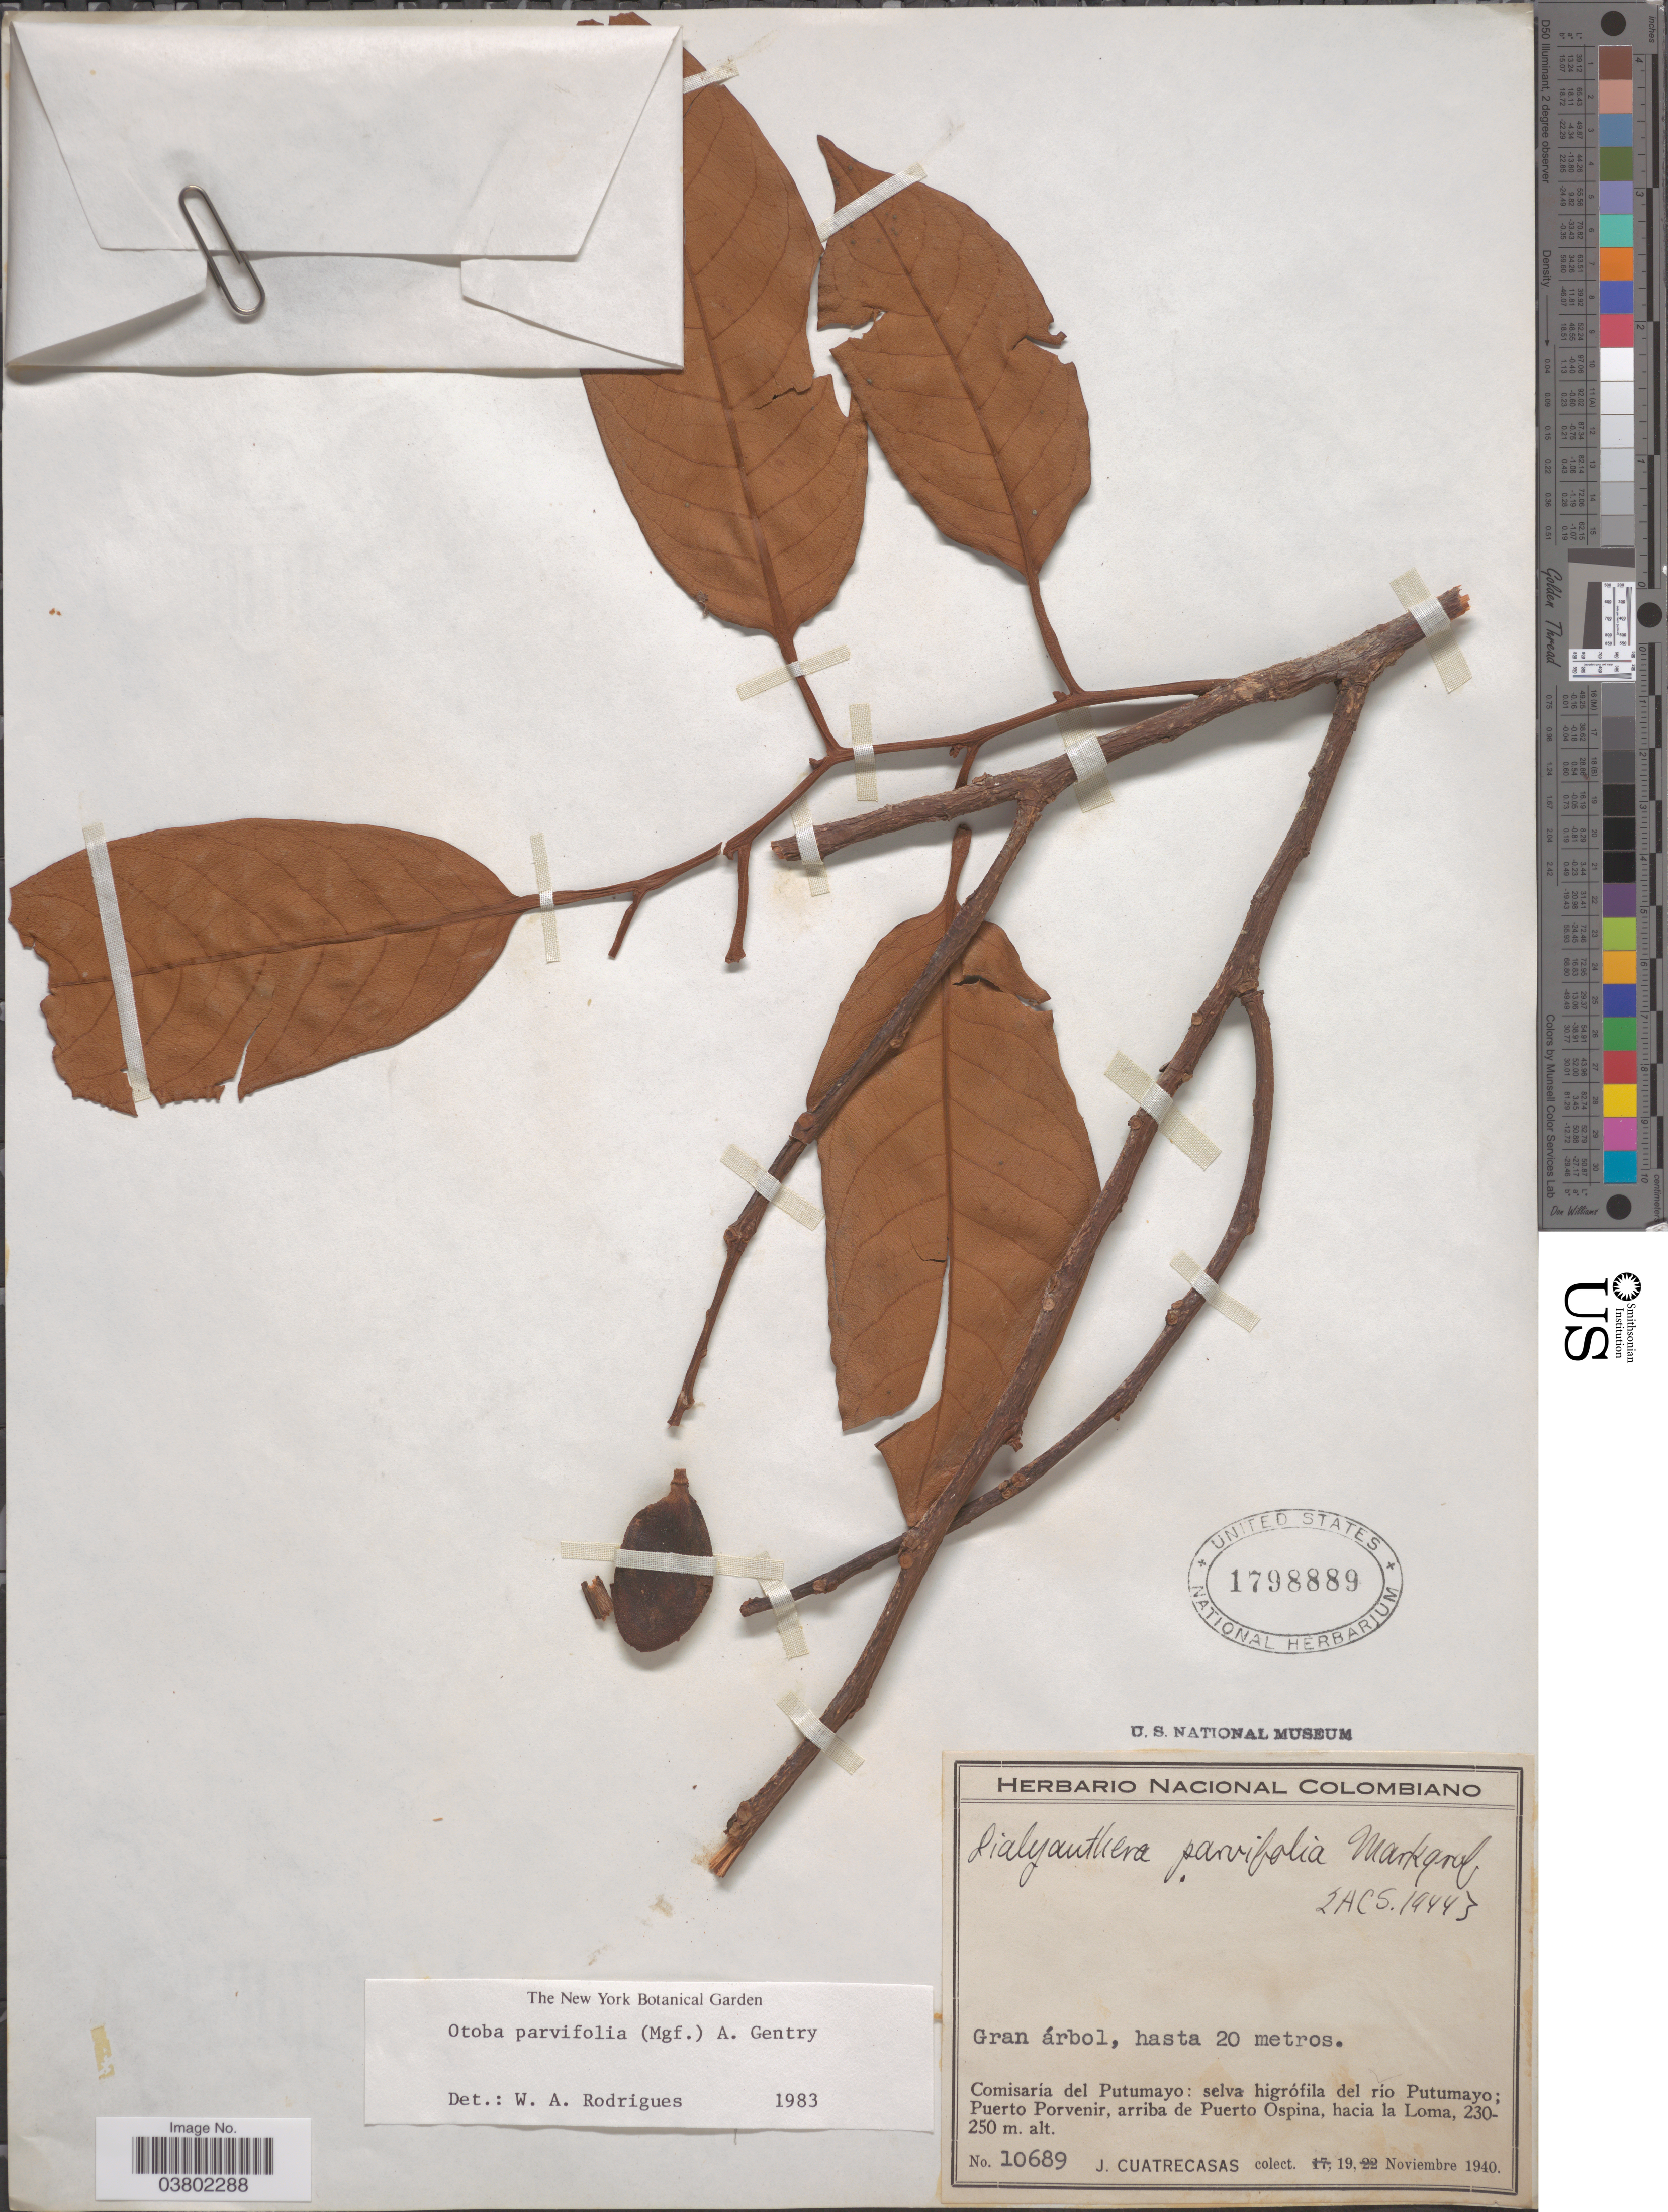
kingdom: Plantae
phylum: Tracheophyta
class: Magnoliopsida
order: Magnoliales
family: Myristicaceae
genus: Otoba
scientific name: Otoba parvifolia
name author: (Markgr.) A.H. Gentry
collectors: J. Cuatrecasas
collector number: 10689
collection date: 1940-11-19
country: Colombia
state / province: Putumayo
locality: Comisaría del Putumayo: selva higrófila del río Putumayo; Puerto Porvenir, arriba de Puerto Ospina, hacia la Loma.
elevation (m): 230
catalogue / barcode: US 1798889